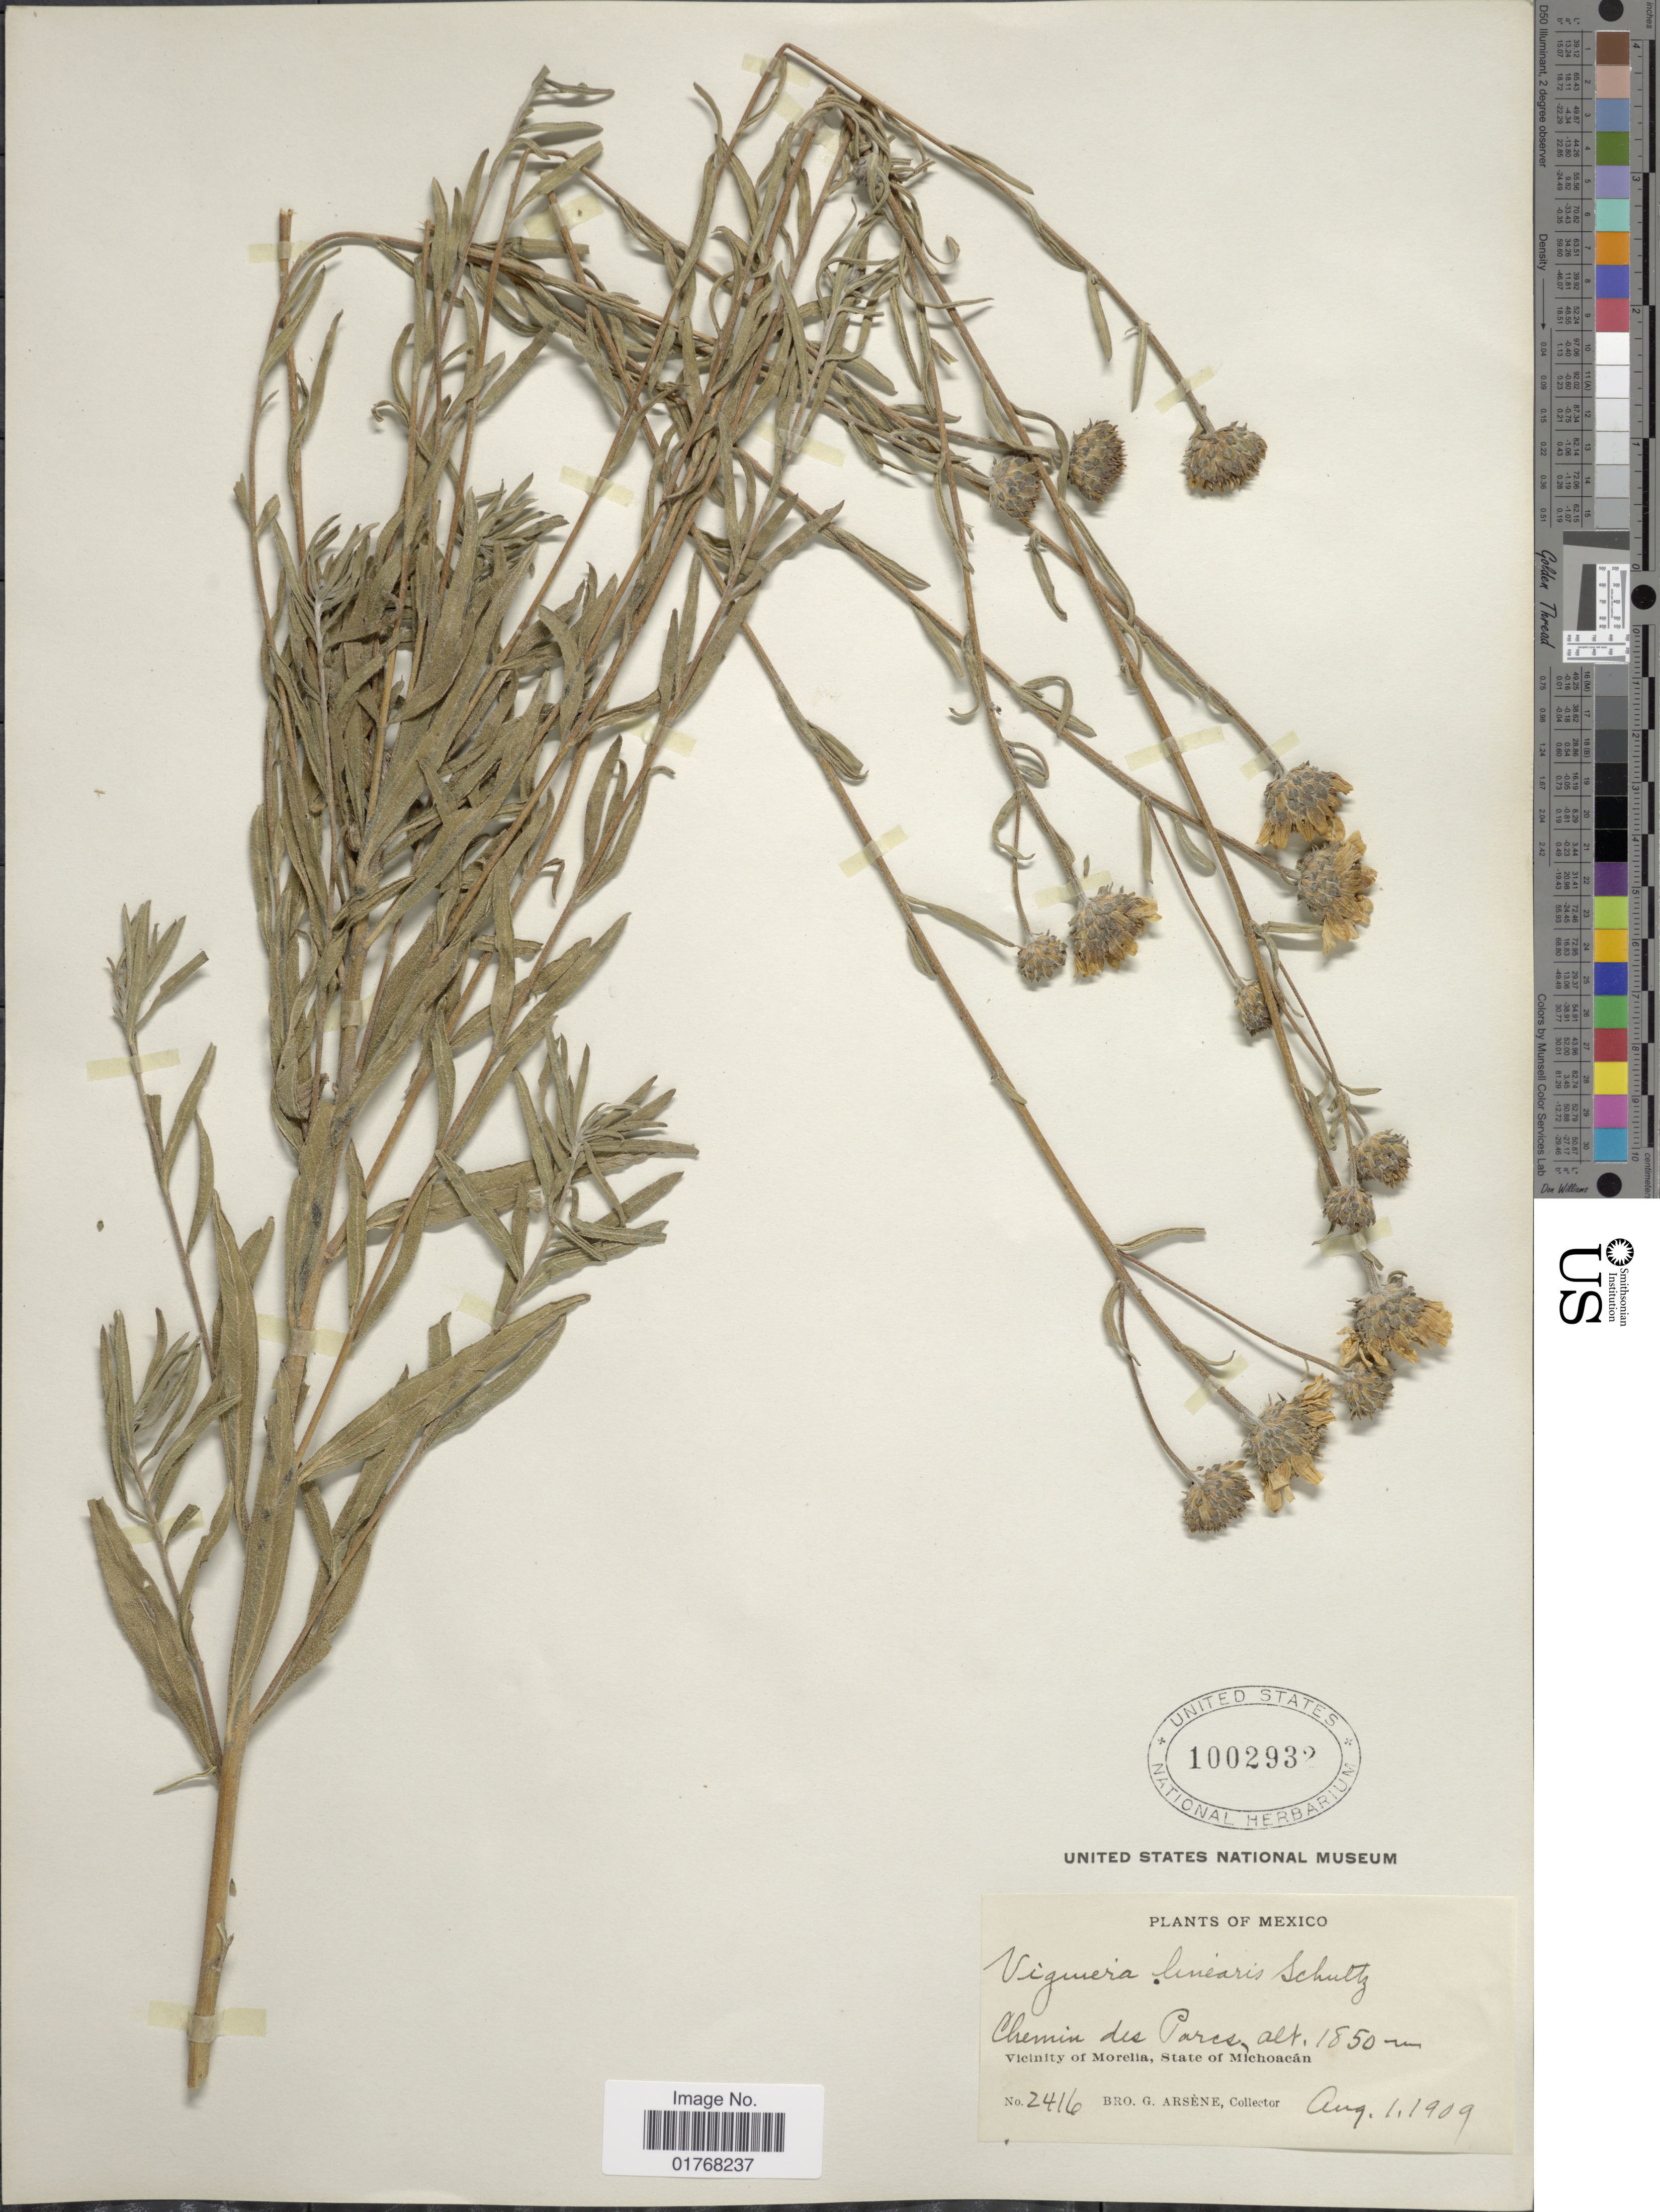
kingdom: Plantae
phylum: Tracheophyta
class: Magnoliopsida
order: Asterales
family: Asteraceae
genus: Viguiera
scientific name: Viguiera linearis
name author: (Cav.) Sch. Bip. & Hemsl.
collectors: Bro. G. Arsène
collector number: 2416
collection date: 1909-08-01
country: Mexico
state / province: Michoacán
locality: Chemin des Parcs, Vicinity of Morelia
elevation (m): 1850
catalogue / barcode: US 1002932